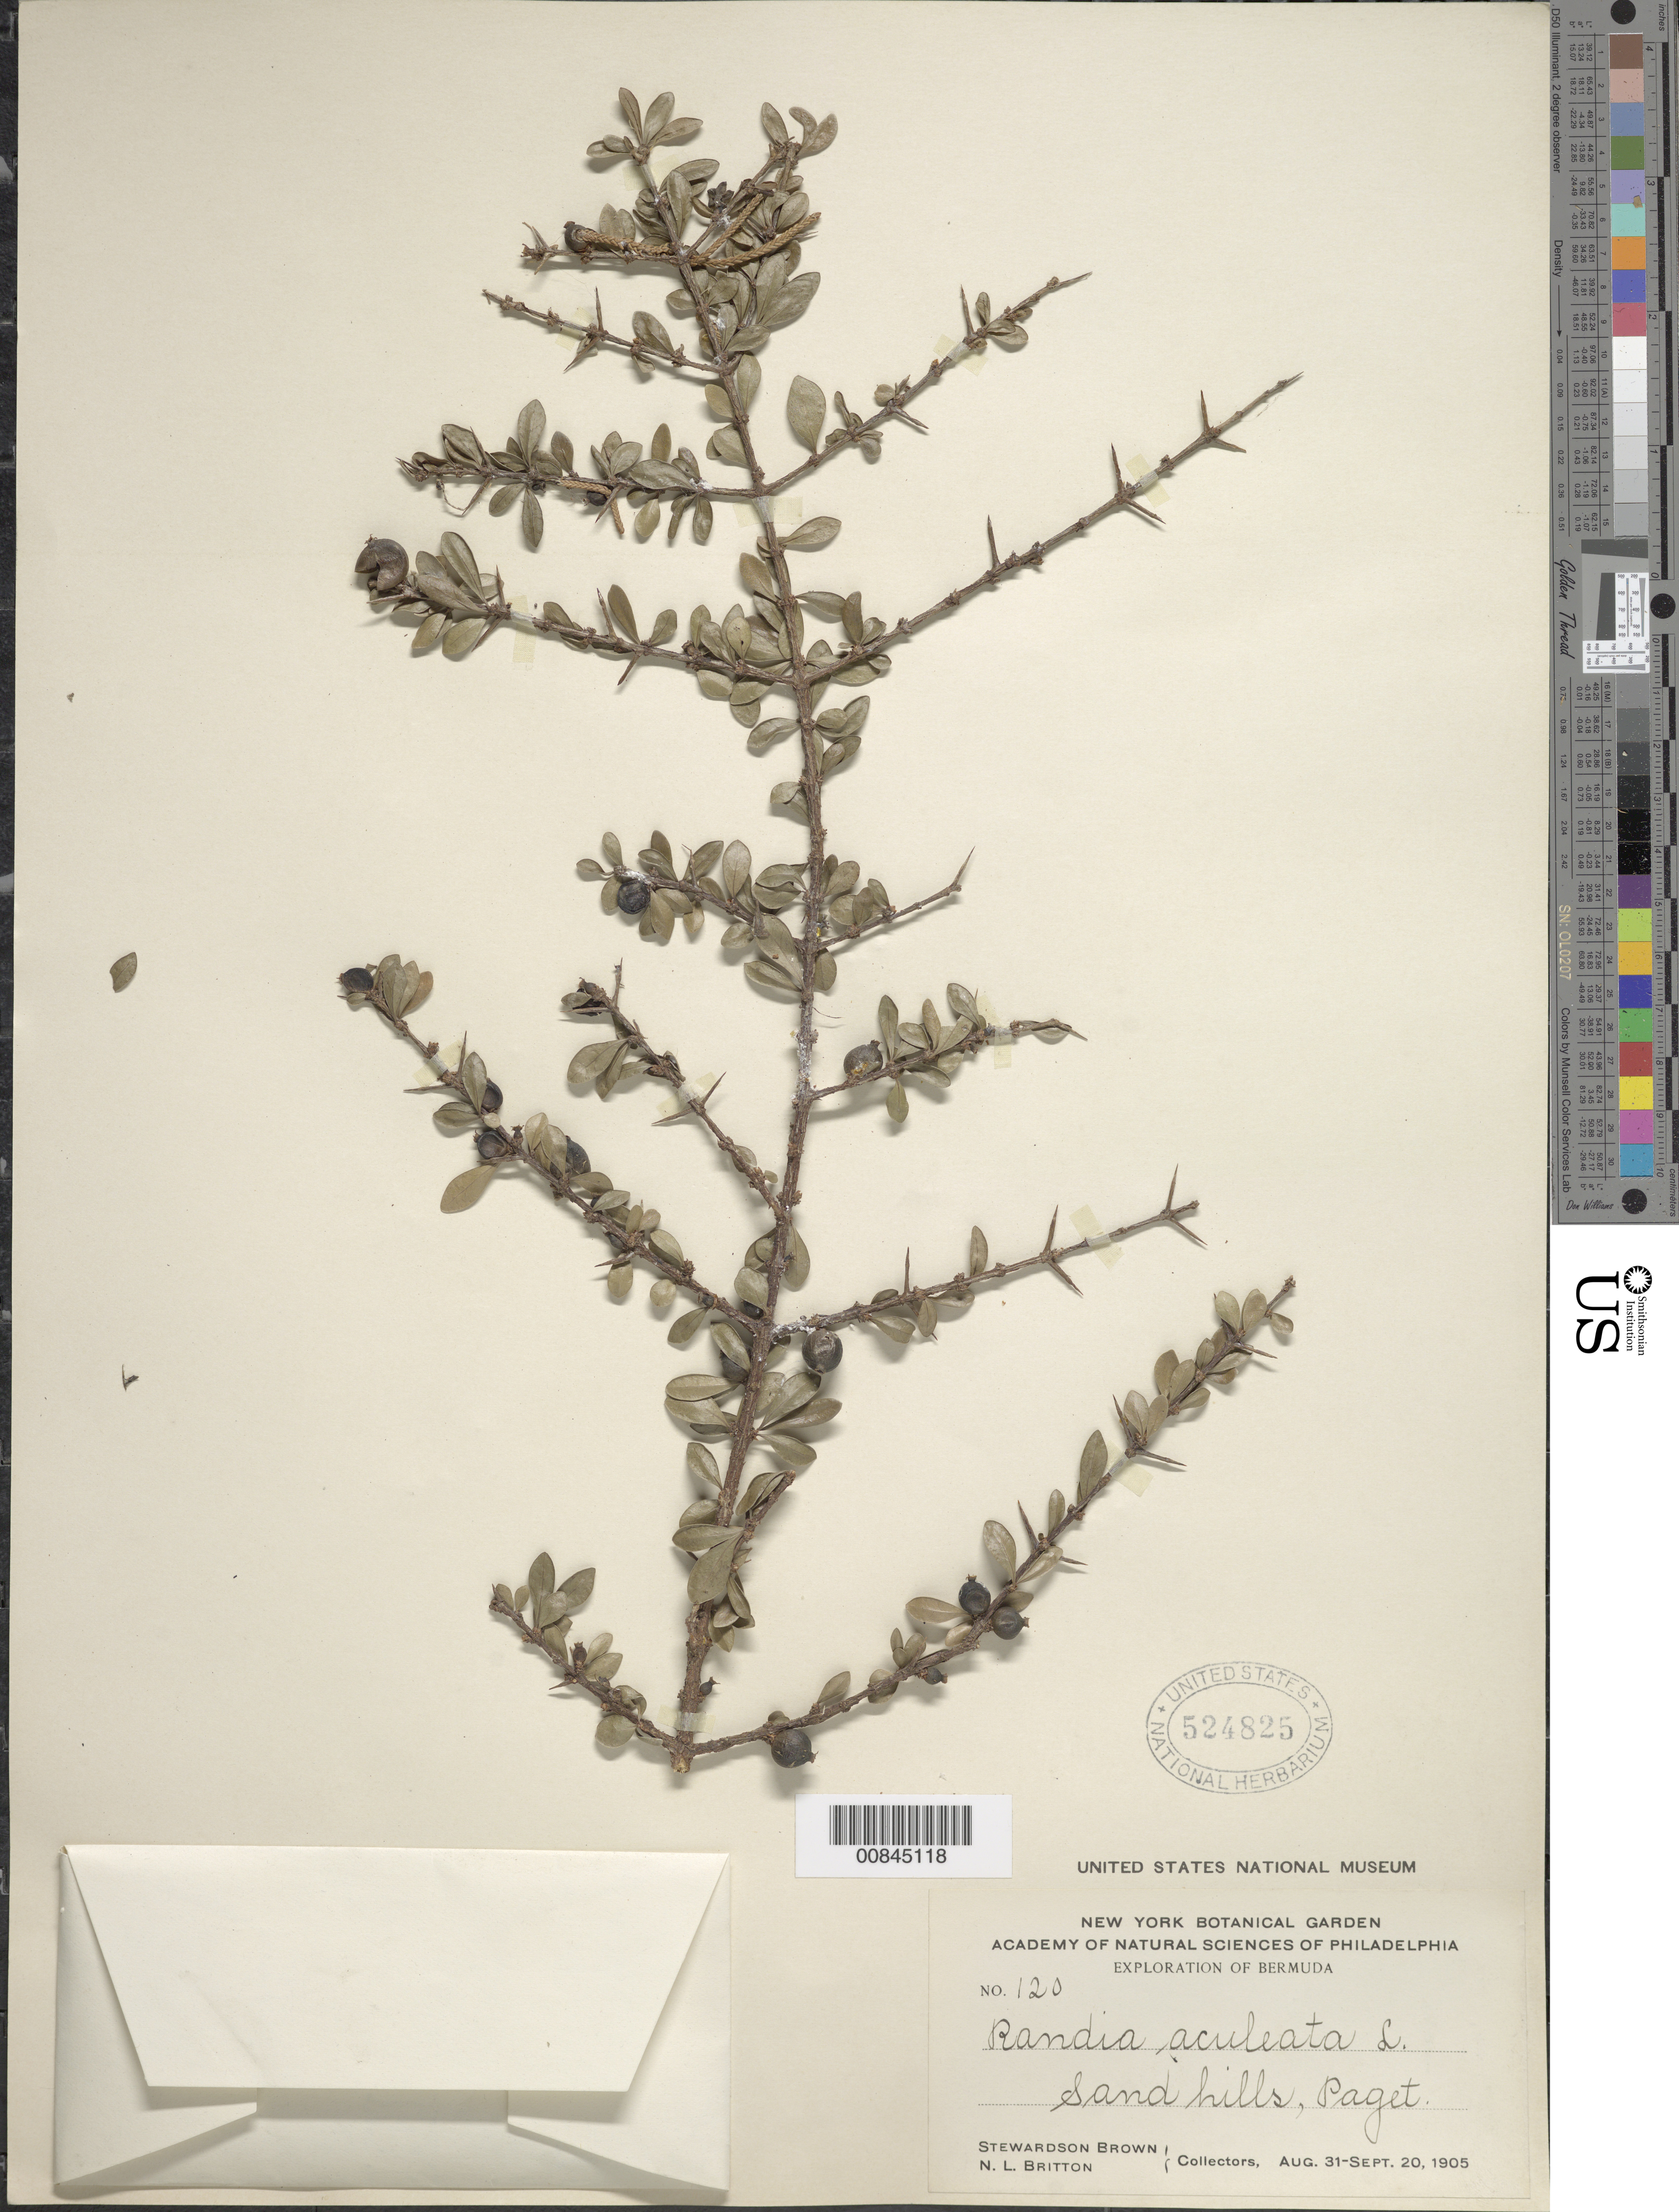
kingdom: Plantae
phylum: Tracheophyta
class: Magnoliopsida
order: Gentianales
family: Rubiaceae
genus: Randia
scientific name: Randia aculeata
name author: L.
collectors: S. Brown & N. Britton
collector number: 120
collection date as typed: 31 Aug 1905 to 20 Sep 1905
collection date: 1905-08-31/1905-09-20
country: Bermuda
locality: Paget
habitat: Sand hills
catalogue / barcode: US 524825